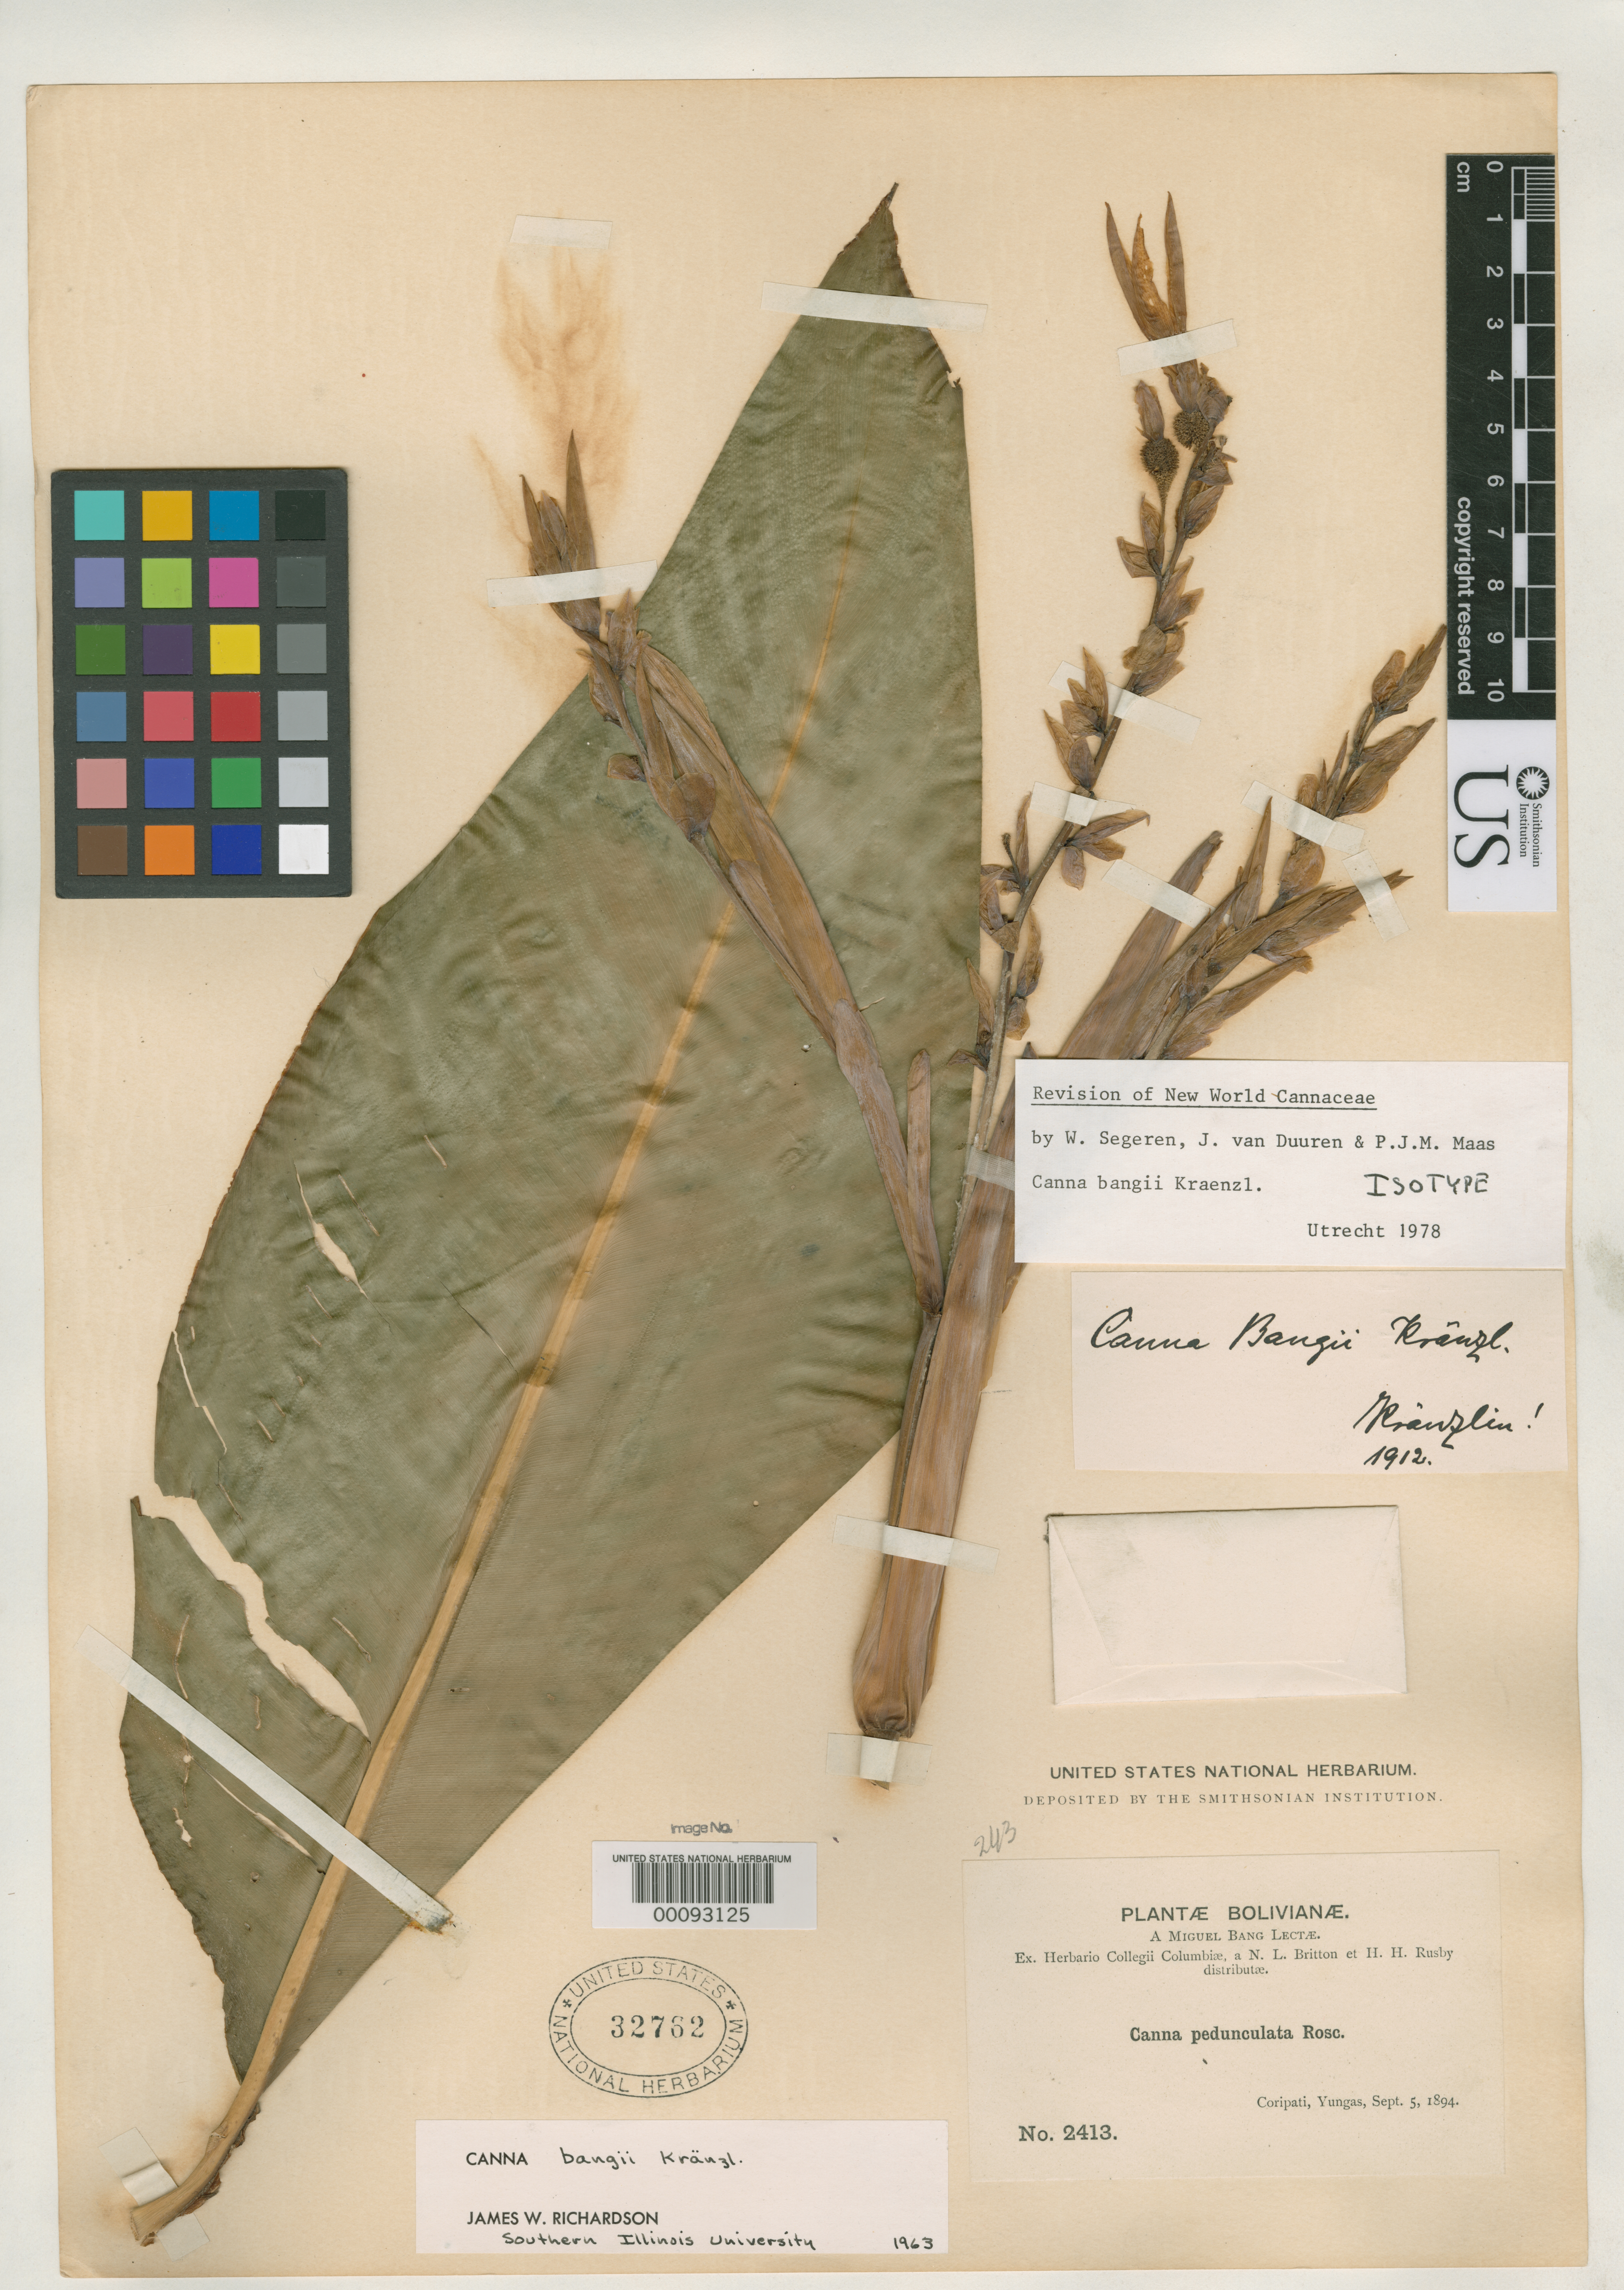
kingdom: Plantae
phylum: Tracheophyta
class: Liliopsida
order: Zingiberales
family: Cannaceae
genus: Canna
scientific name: Canna bangii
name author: Kraenzl. in Engl.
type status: Isotype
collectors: M. Bang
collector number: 2413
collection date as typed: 05 Sep 1894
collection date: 1894-09-05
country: Bolivia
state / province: La Paz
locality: Coripati, Yungas.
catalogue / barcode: US 32762